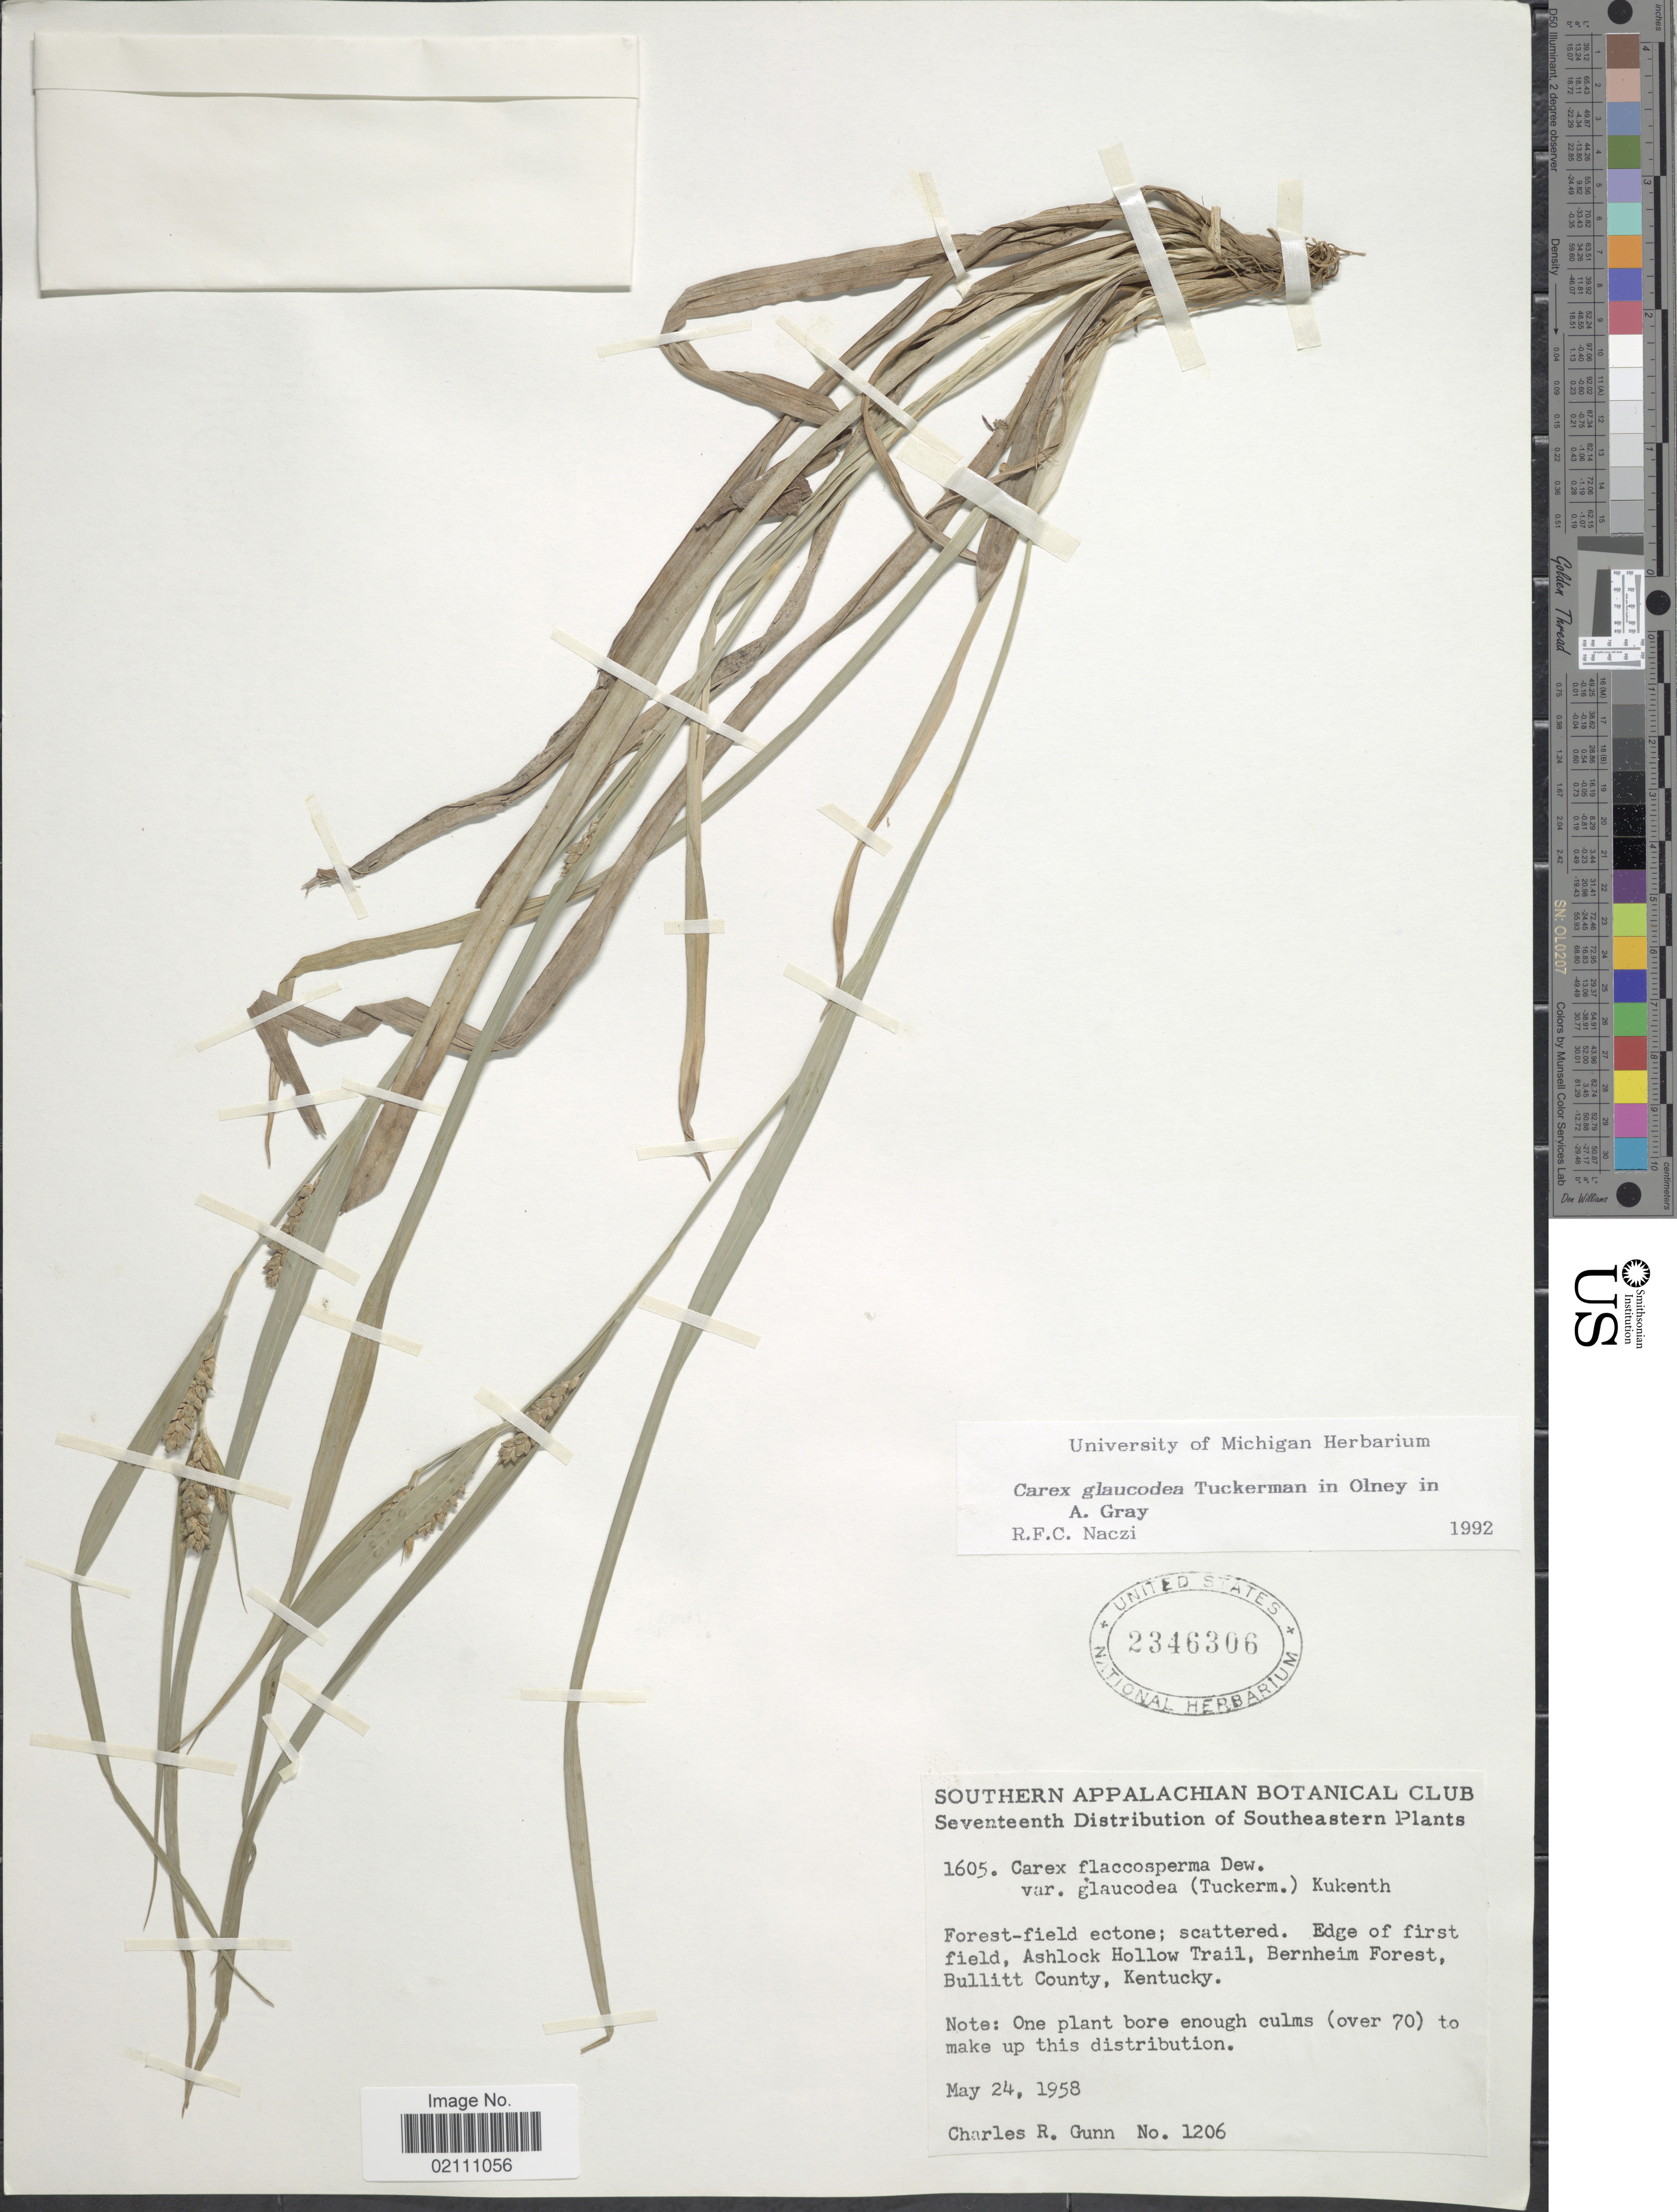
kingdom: Plantae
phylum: Tracheophyta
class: Liliopsida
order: Poales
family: Cyperaceae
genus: Carex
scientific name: Carex glaucodea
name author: Tuck. ex Olney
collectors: C. R. Gunn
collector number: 1206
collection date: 1958-05-24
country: United States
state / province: Kentucky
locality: Southern Appalachian, Edge of first field, Ashlock Hollow Trail, Bernheim Forest, Bullitt County, Kentucky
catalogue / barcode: US 2346306